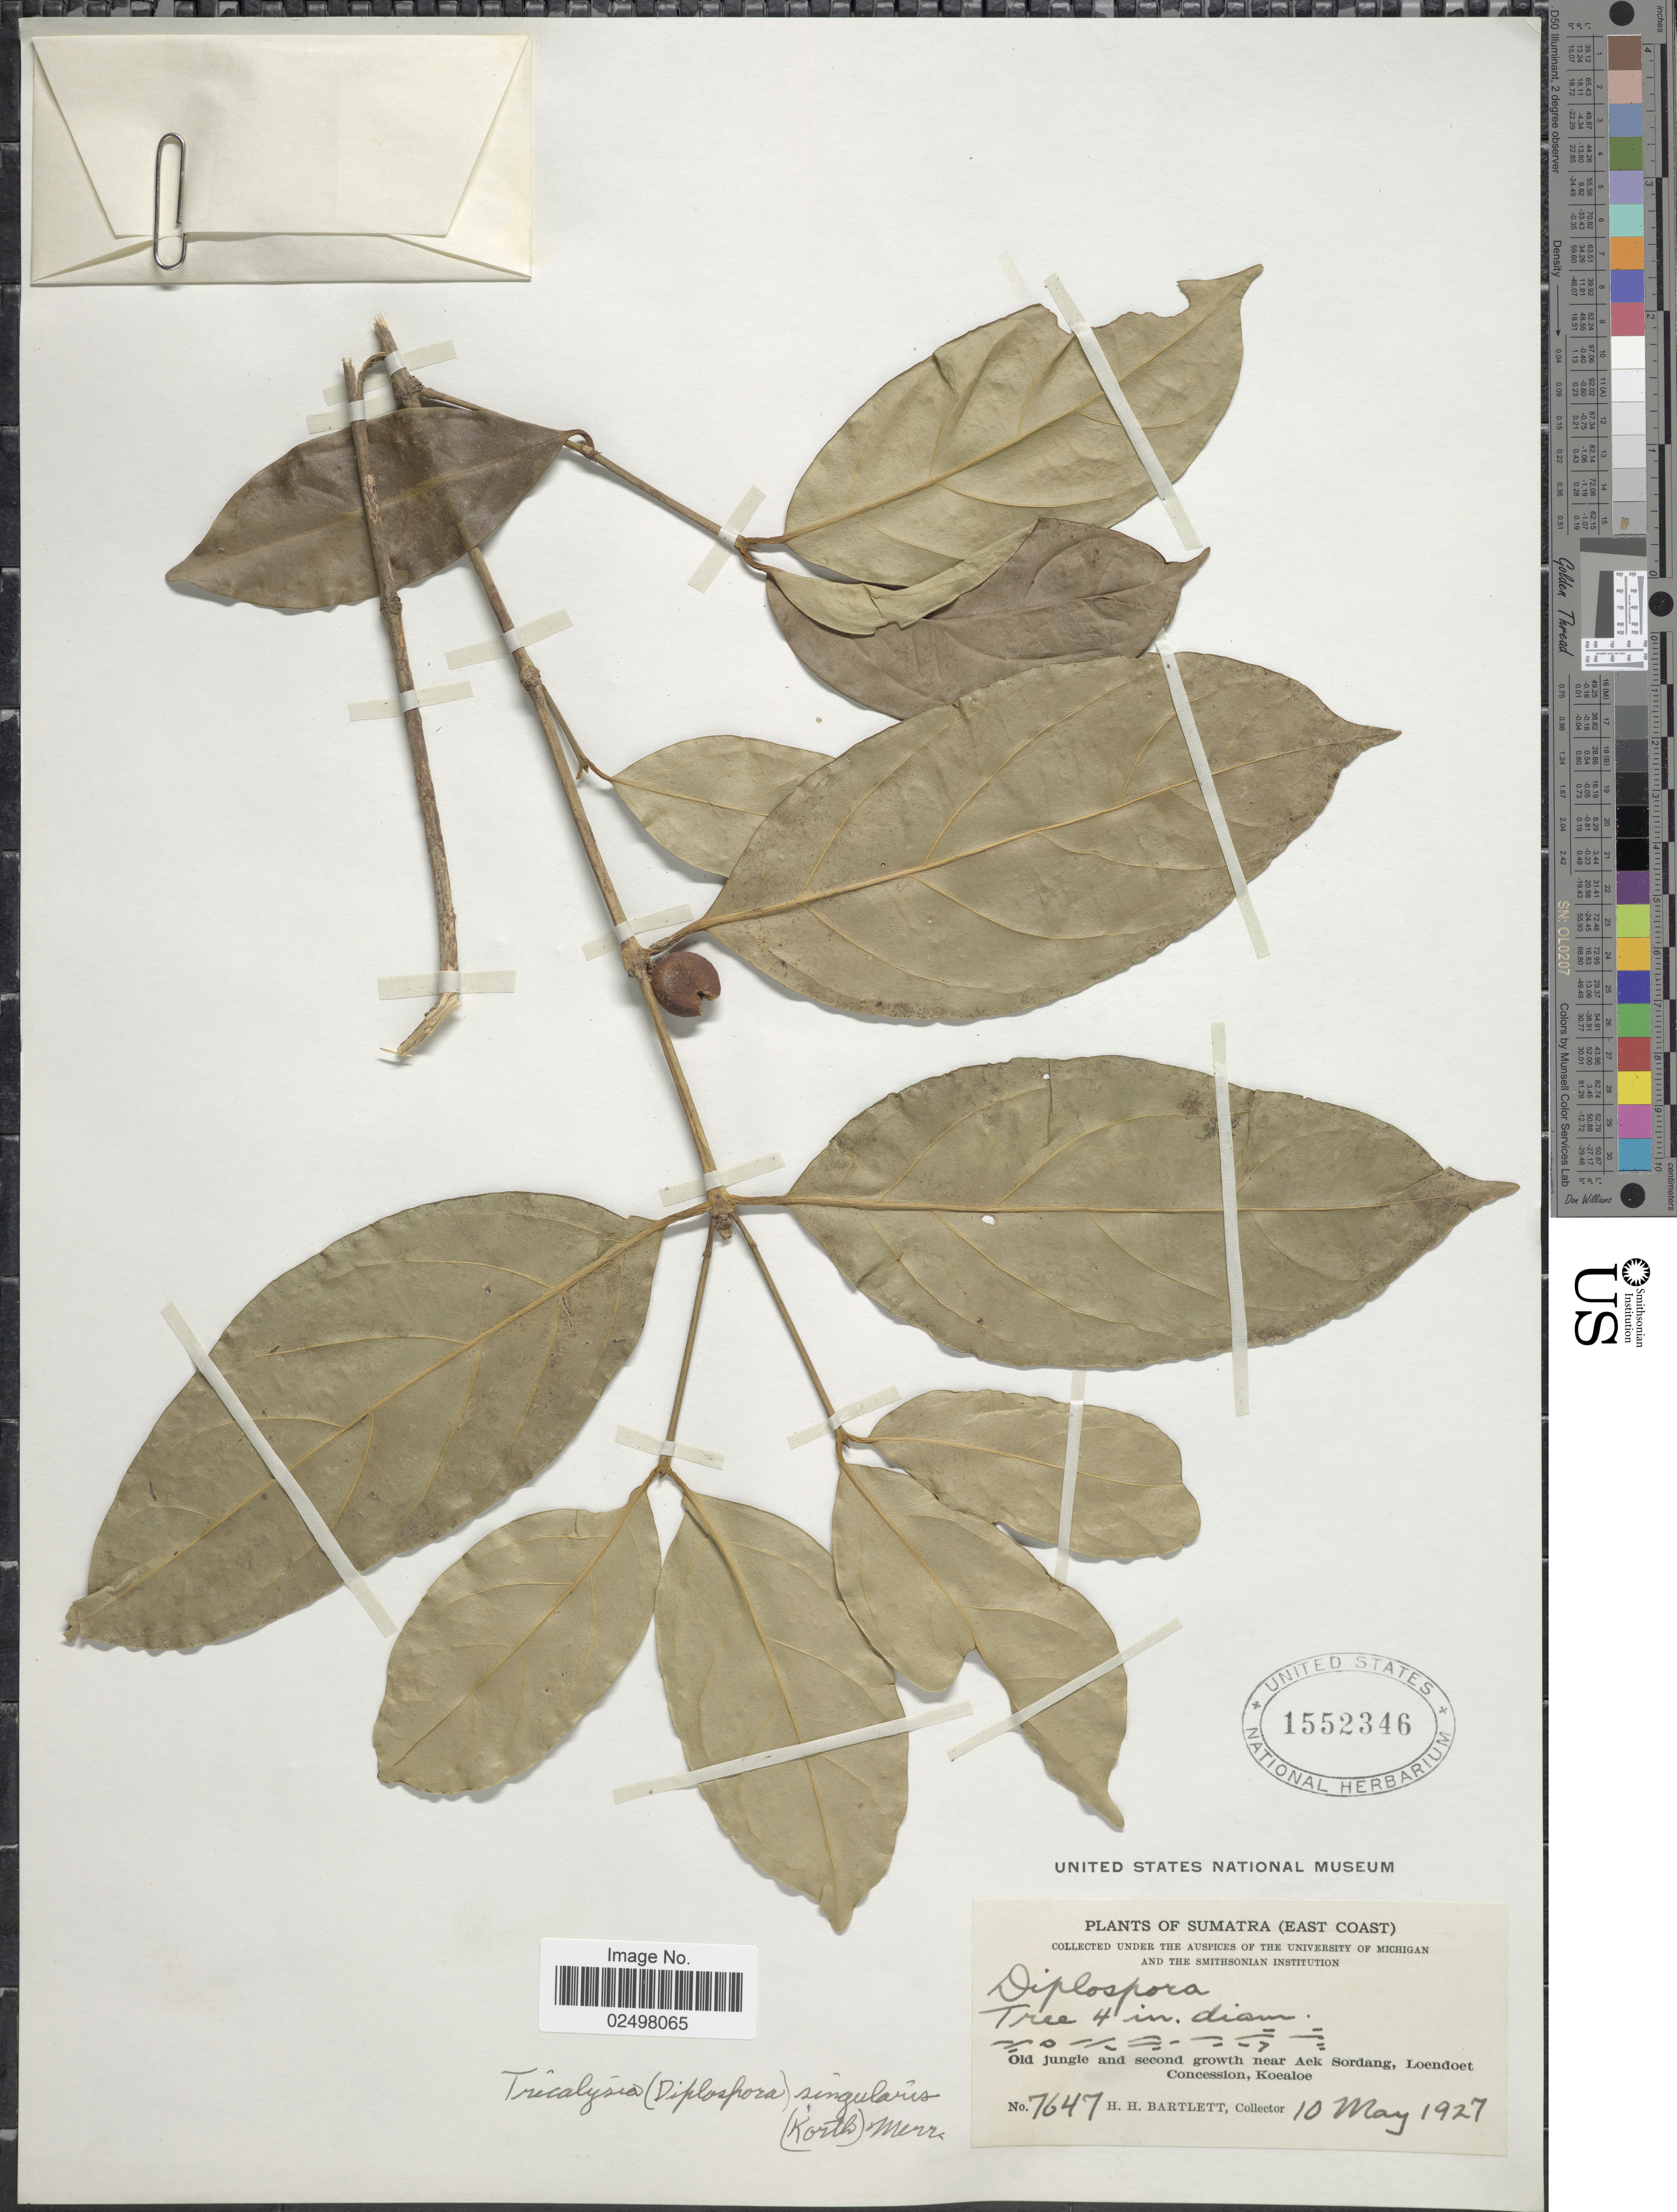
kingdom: Plantae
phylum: Tracheophyta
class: Magnoliopsida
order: Gentianales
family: Rubiaceae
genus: Tricalysia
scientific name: Tricalysia singularis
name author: (Korth.) K. Schum.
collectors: H. H. Bartlett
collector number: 7647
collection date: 1927-05-10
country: Indonesia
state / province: Sumatra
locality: (East Coast), Old jungle and second growth near Aek Sordang, Loendoet Concession, Koealoe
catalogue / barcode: US 1552346